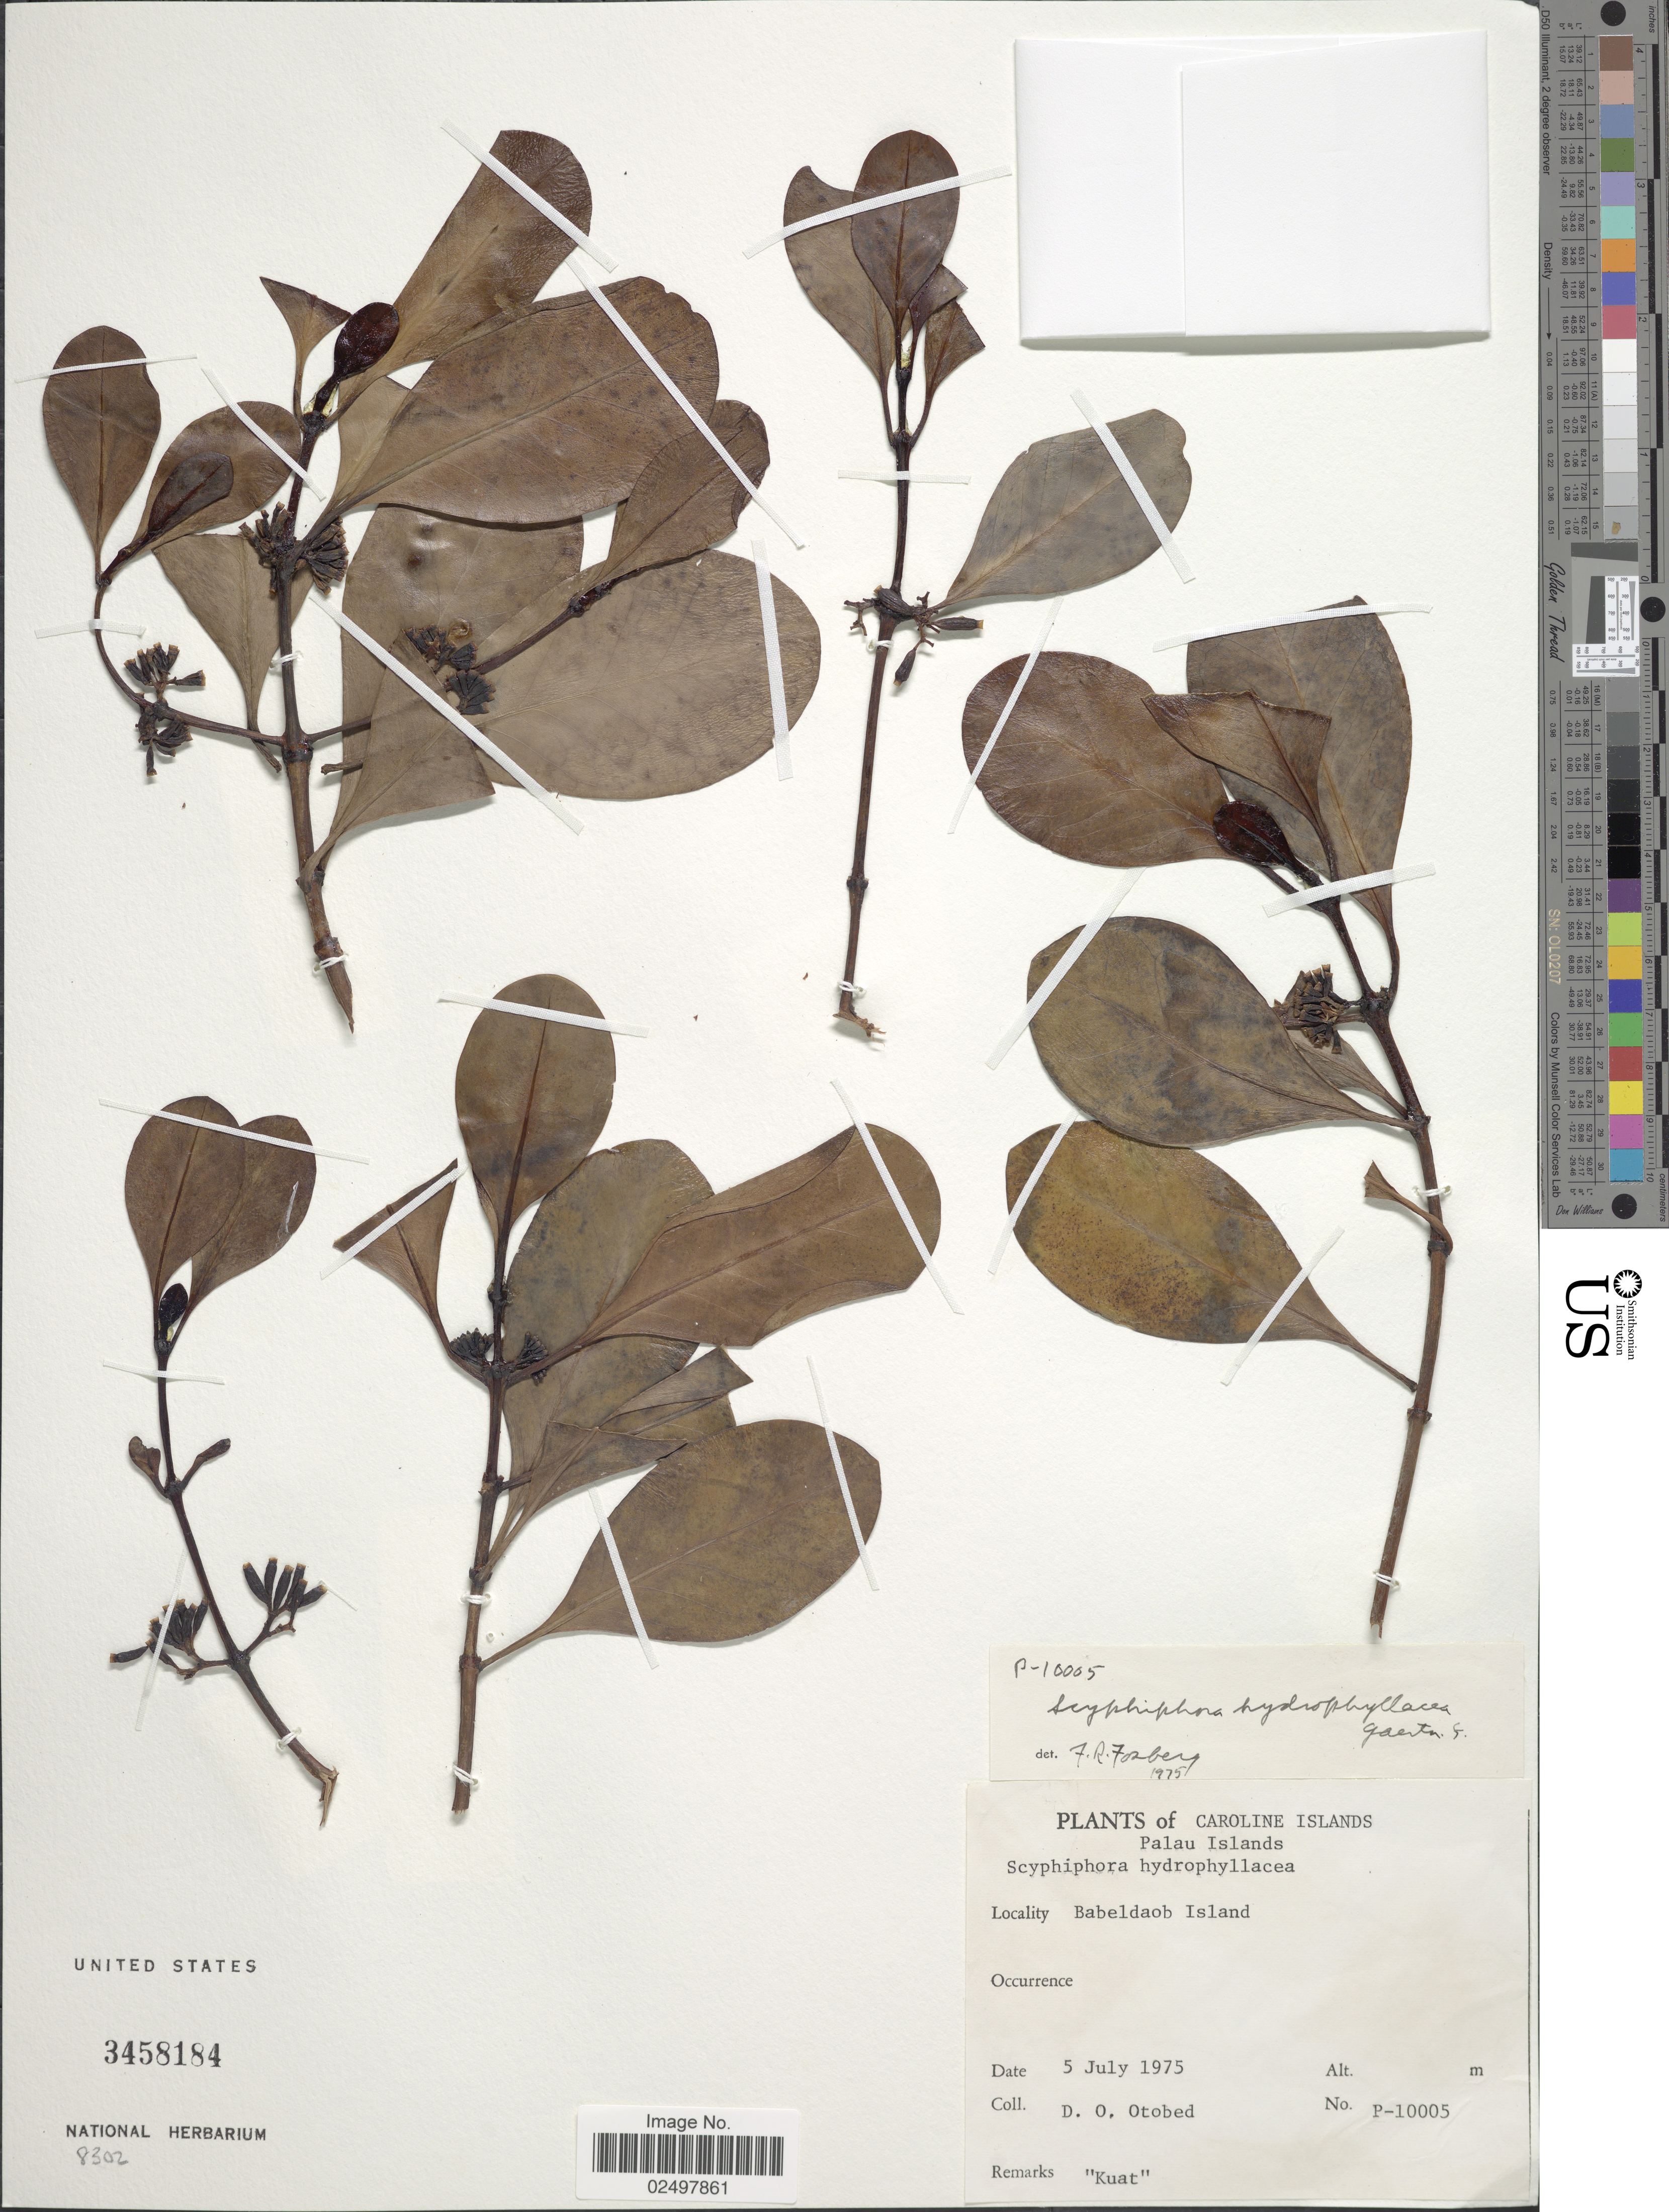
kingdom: Plantae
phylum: Tracheophyta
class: Magnoliopsida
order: Gentianales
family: Rubiaceae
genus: Scyphiphora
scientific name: Scyphiphora hydrophyllacea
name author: Gaertn.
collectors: D. O. Otobed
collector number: P-10005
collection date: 1975-07-05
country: Palau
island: Babeldaob [Babelthuap]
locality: Caroline Islands, Palau Islands, Babeldaob Island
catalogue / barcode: US 3458184